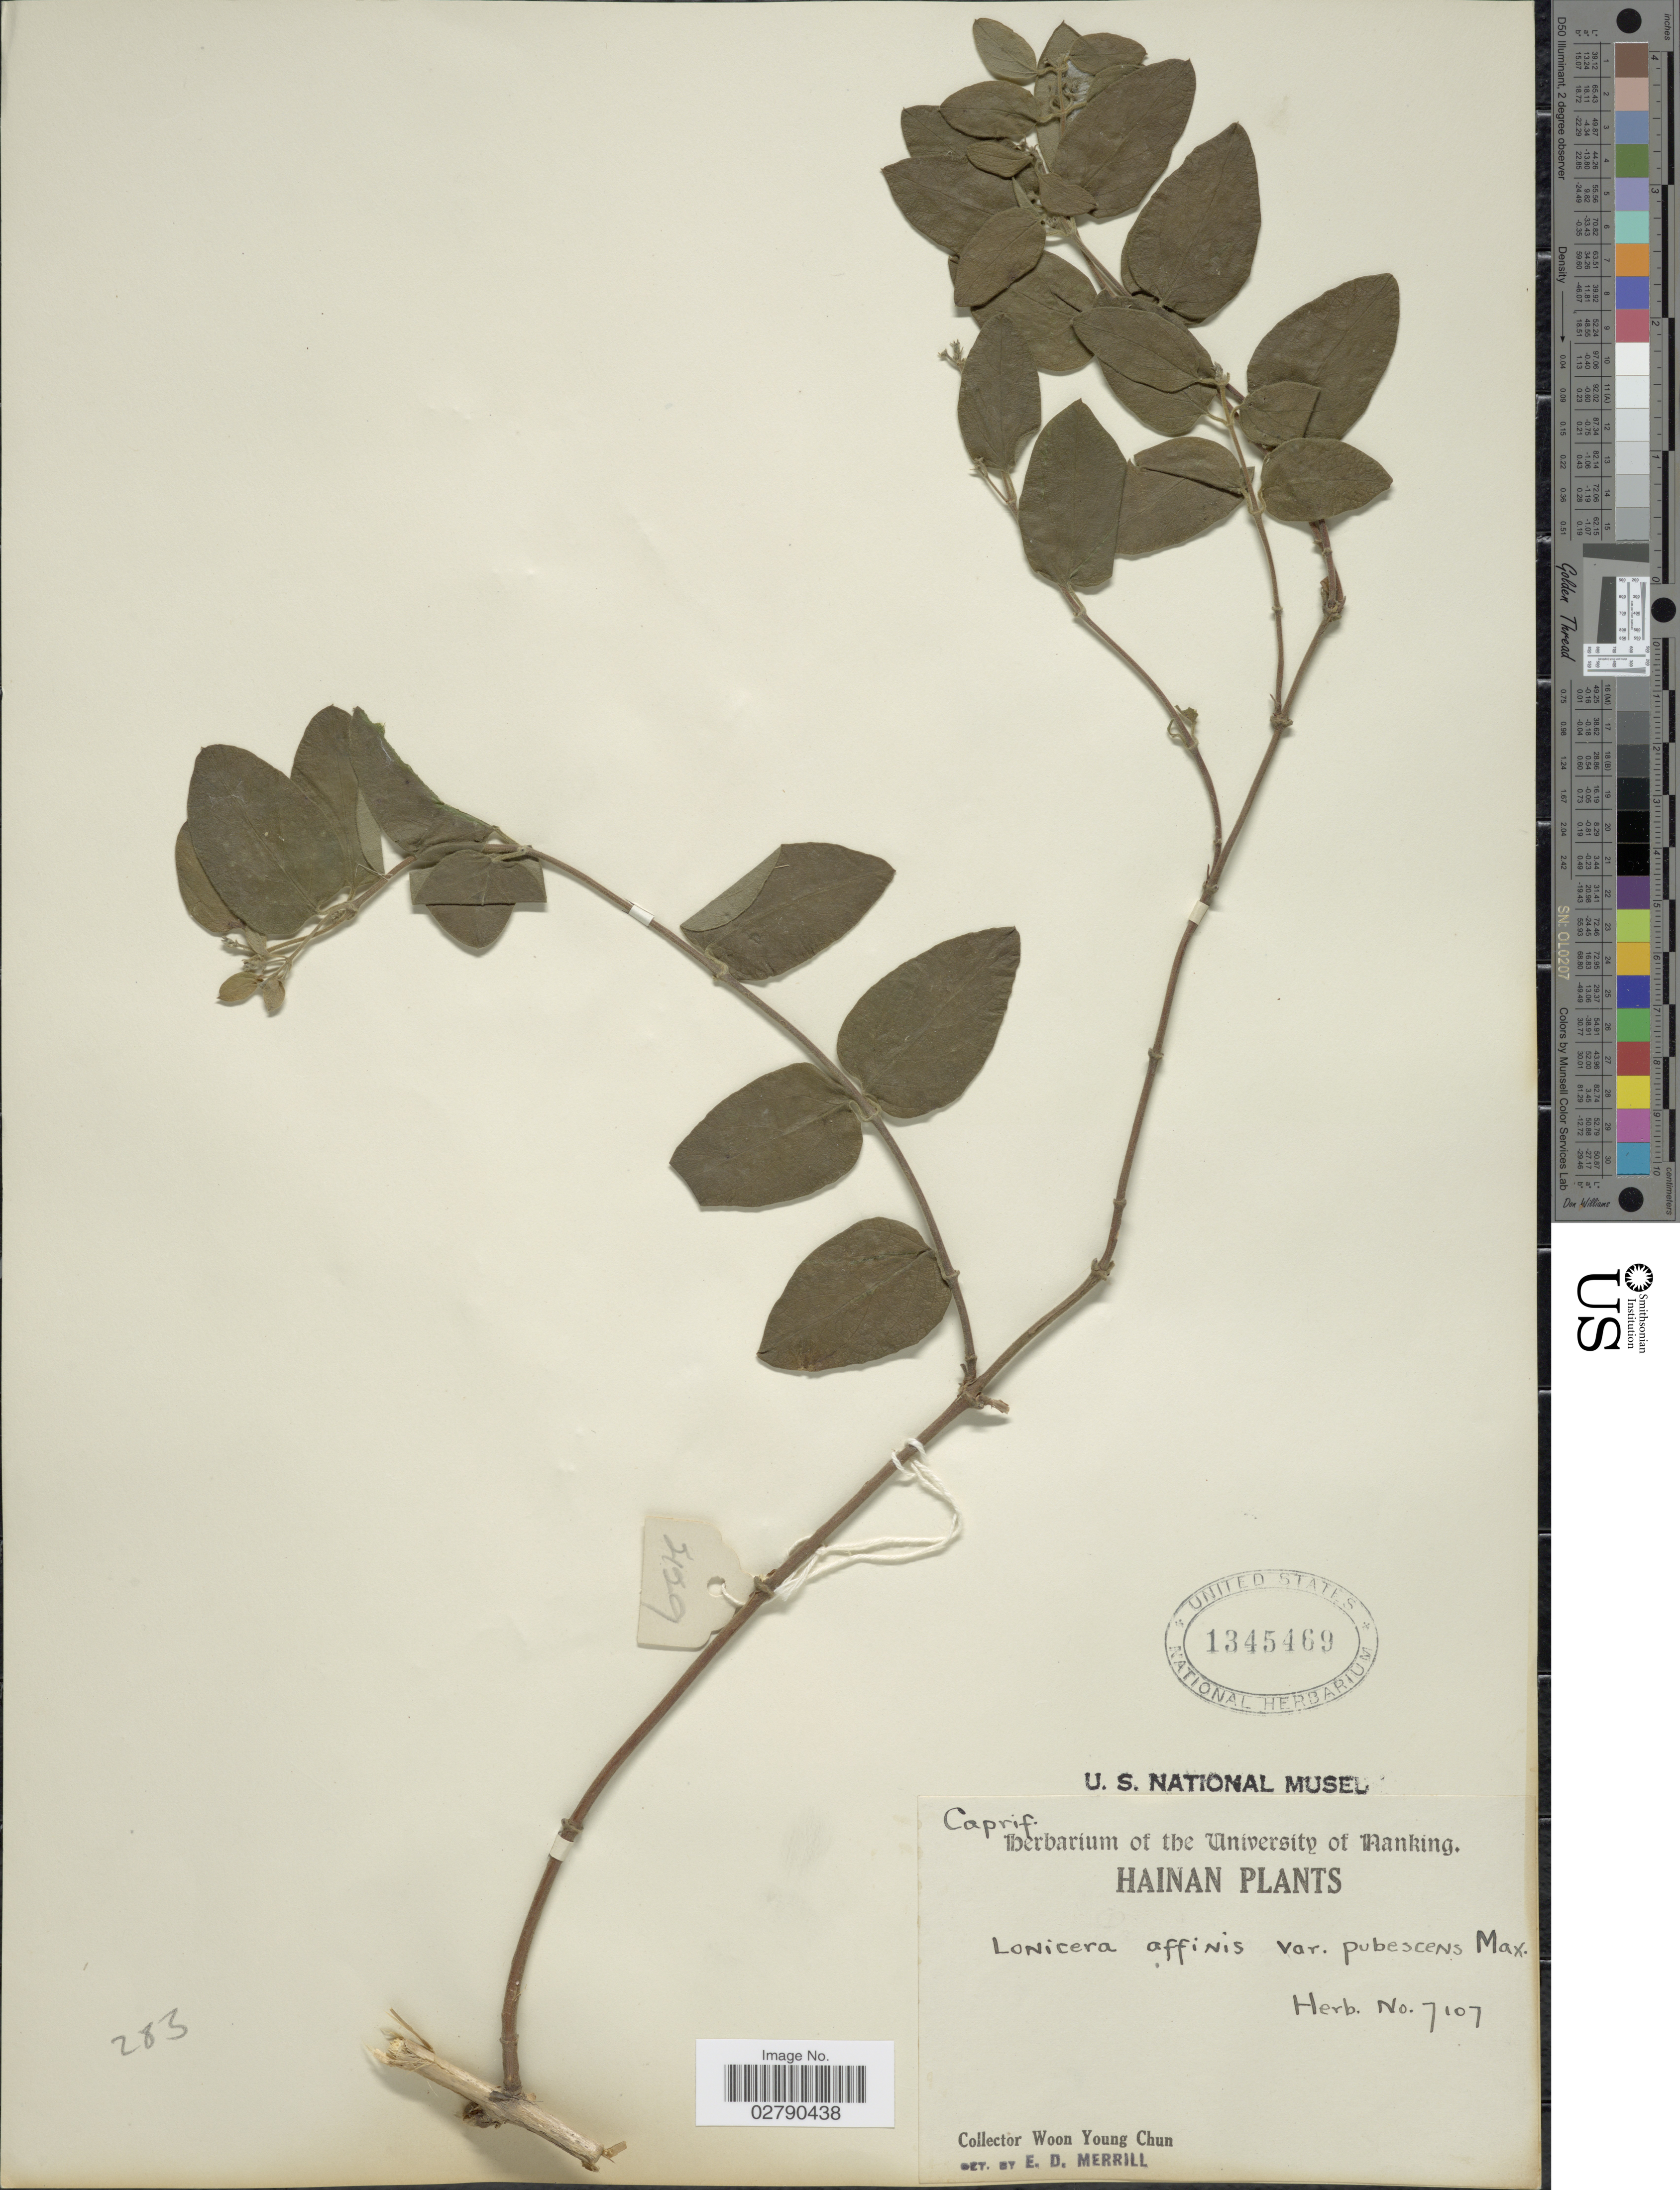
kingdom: Plantae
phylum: Tracheophyta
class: Magnoliopsida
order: Dipsacales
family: Caprifoliaceae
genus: Lonicera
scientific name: Lonicera affinis var. pubescens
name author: Maxim.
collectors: W. Y. Chun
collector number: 429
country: China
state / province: Hainan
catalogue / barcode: US 1345469